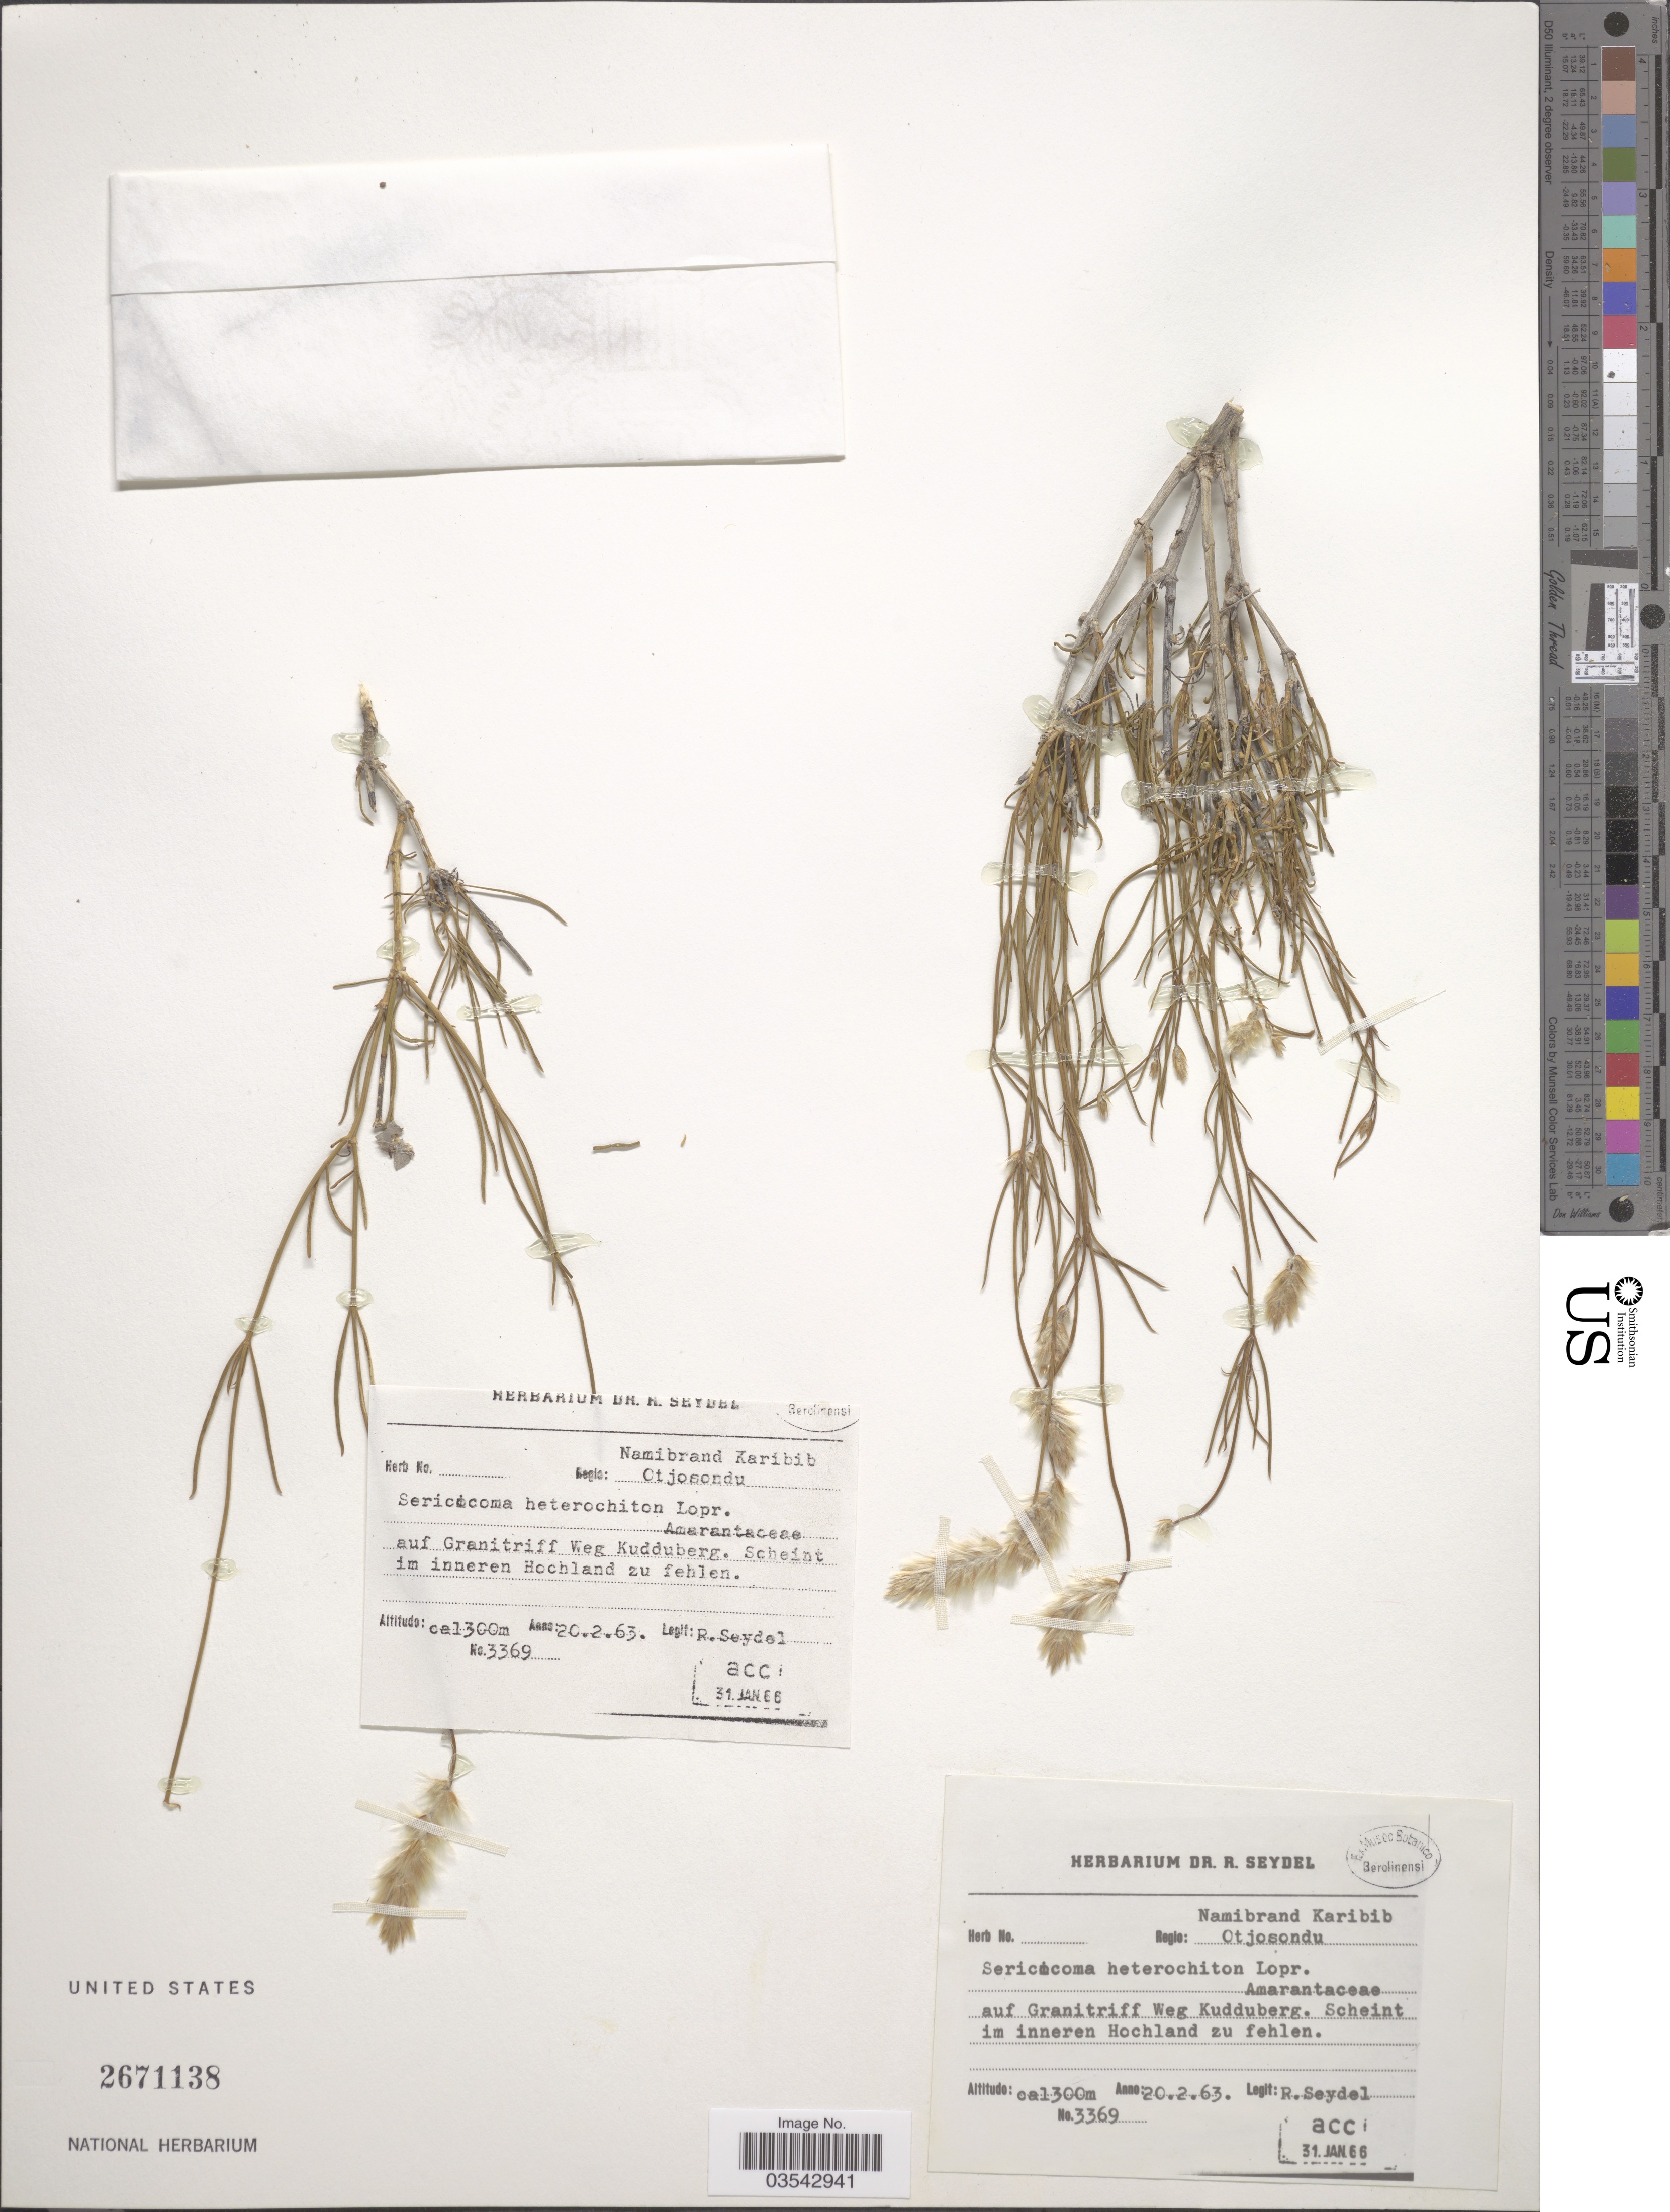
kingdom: Plantae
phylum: Tracheophyta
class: Magnoliopsida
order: Caryophyllales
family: Amaranthaceae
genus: Sericocoma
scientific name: Sericocoma heterochiton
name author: Lopr.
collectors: R. Seydel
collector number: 3369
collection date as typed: Transcribed d/m/y: 20/2/63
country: Namibia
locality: Regio: Namibrand Karibib Otjosondu. Auf Granitriff Weg Kudduberg. Scheint im inneren Hochland zu fehlen.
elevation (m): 1300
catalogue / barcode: US 2671138